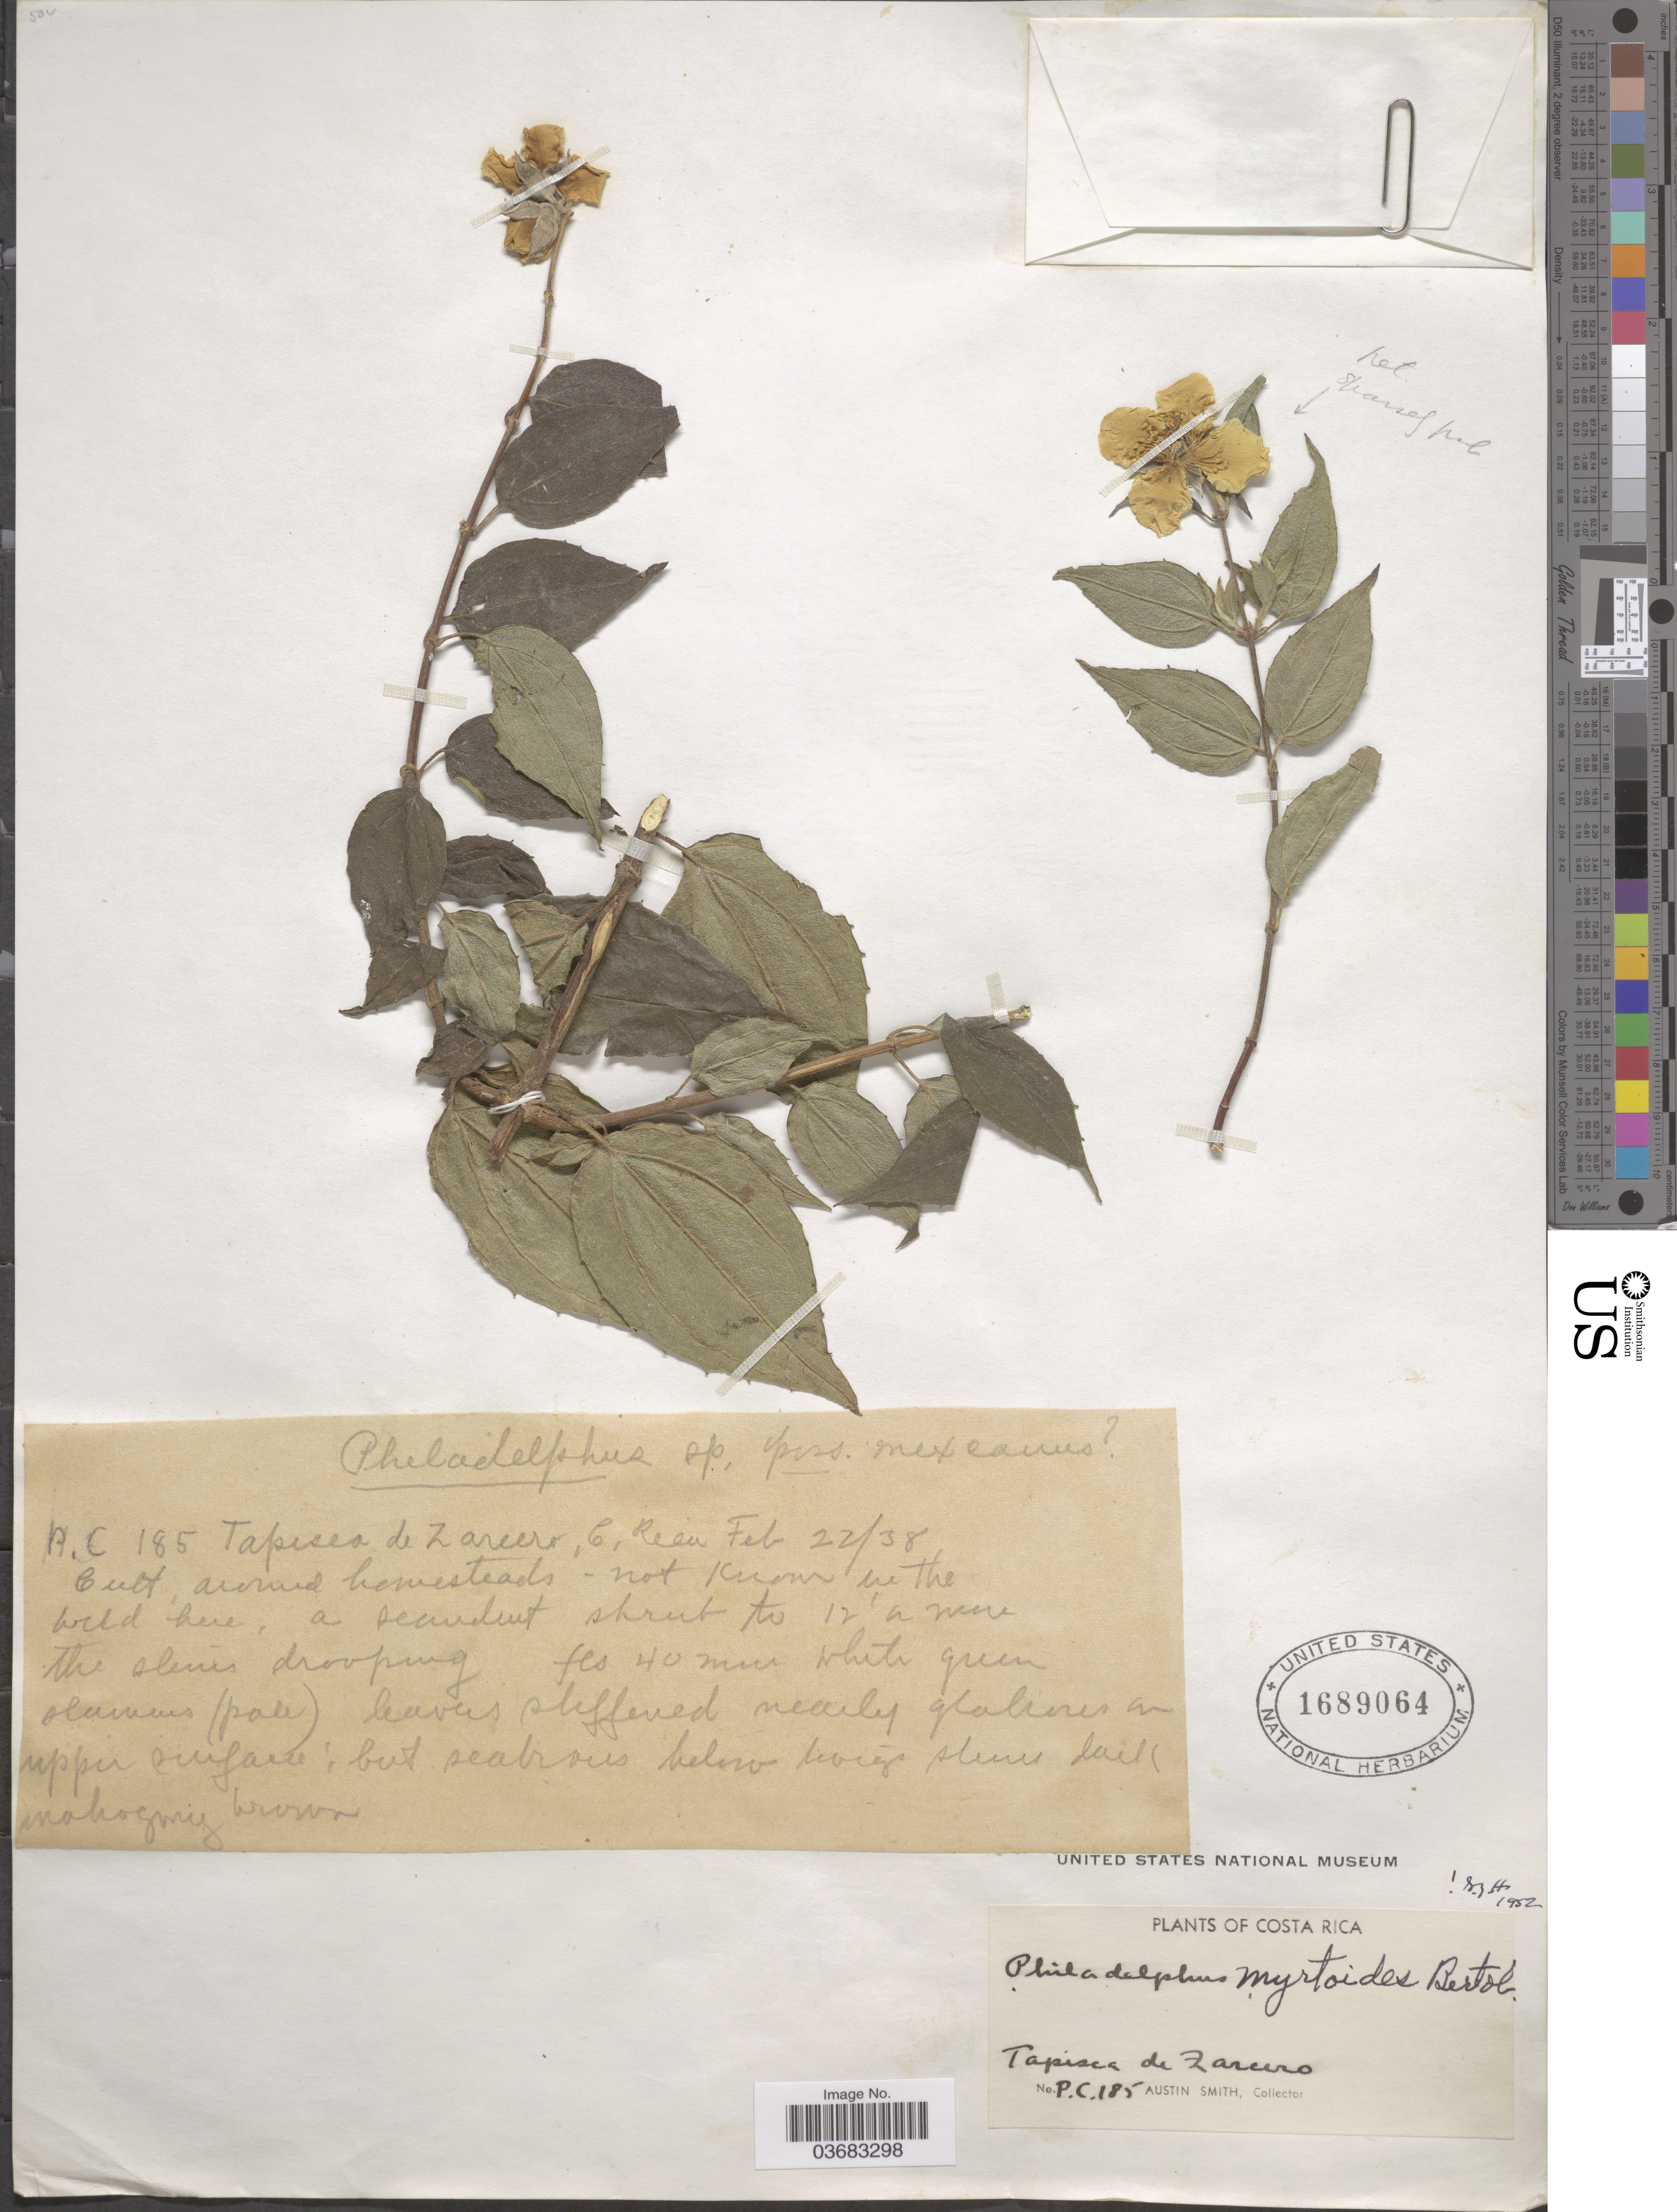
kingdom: Plantae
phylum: Tracheophyta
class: Magnoliopsida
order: Cornales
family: Hydrangeaceae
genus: Philadelphus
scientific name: Philadelphus myrtoides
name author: Bertol.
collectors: Aust P. Smith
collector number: A.C.185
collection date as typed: Transcribed d/m/y: 22/2/38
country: Costa Rica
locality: Tapisco de Zarcero.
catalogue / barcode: US 1689064